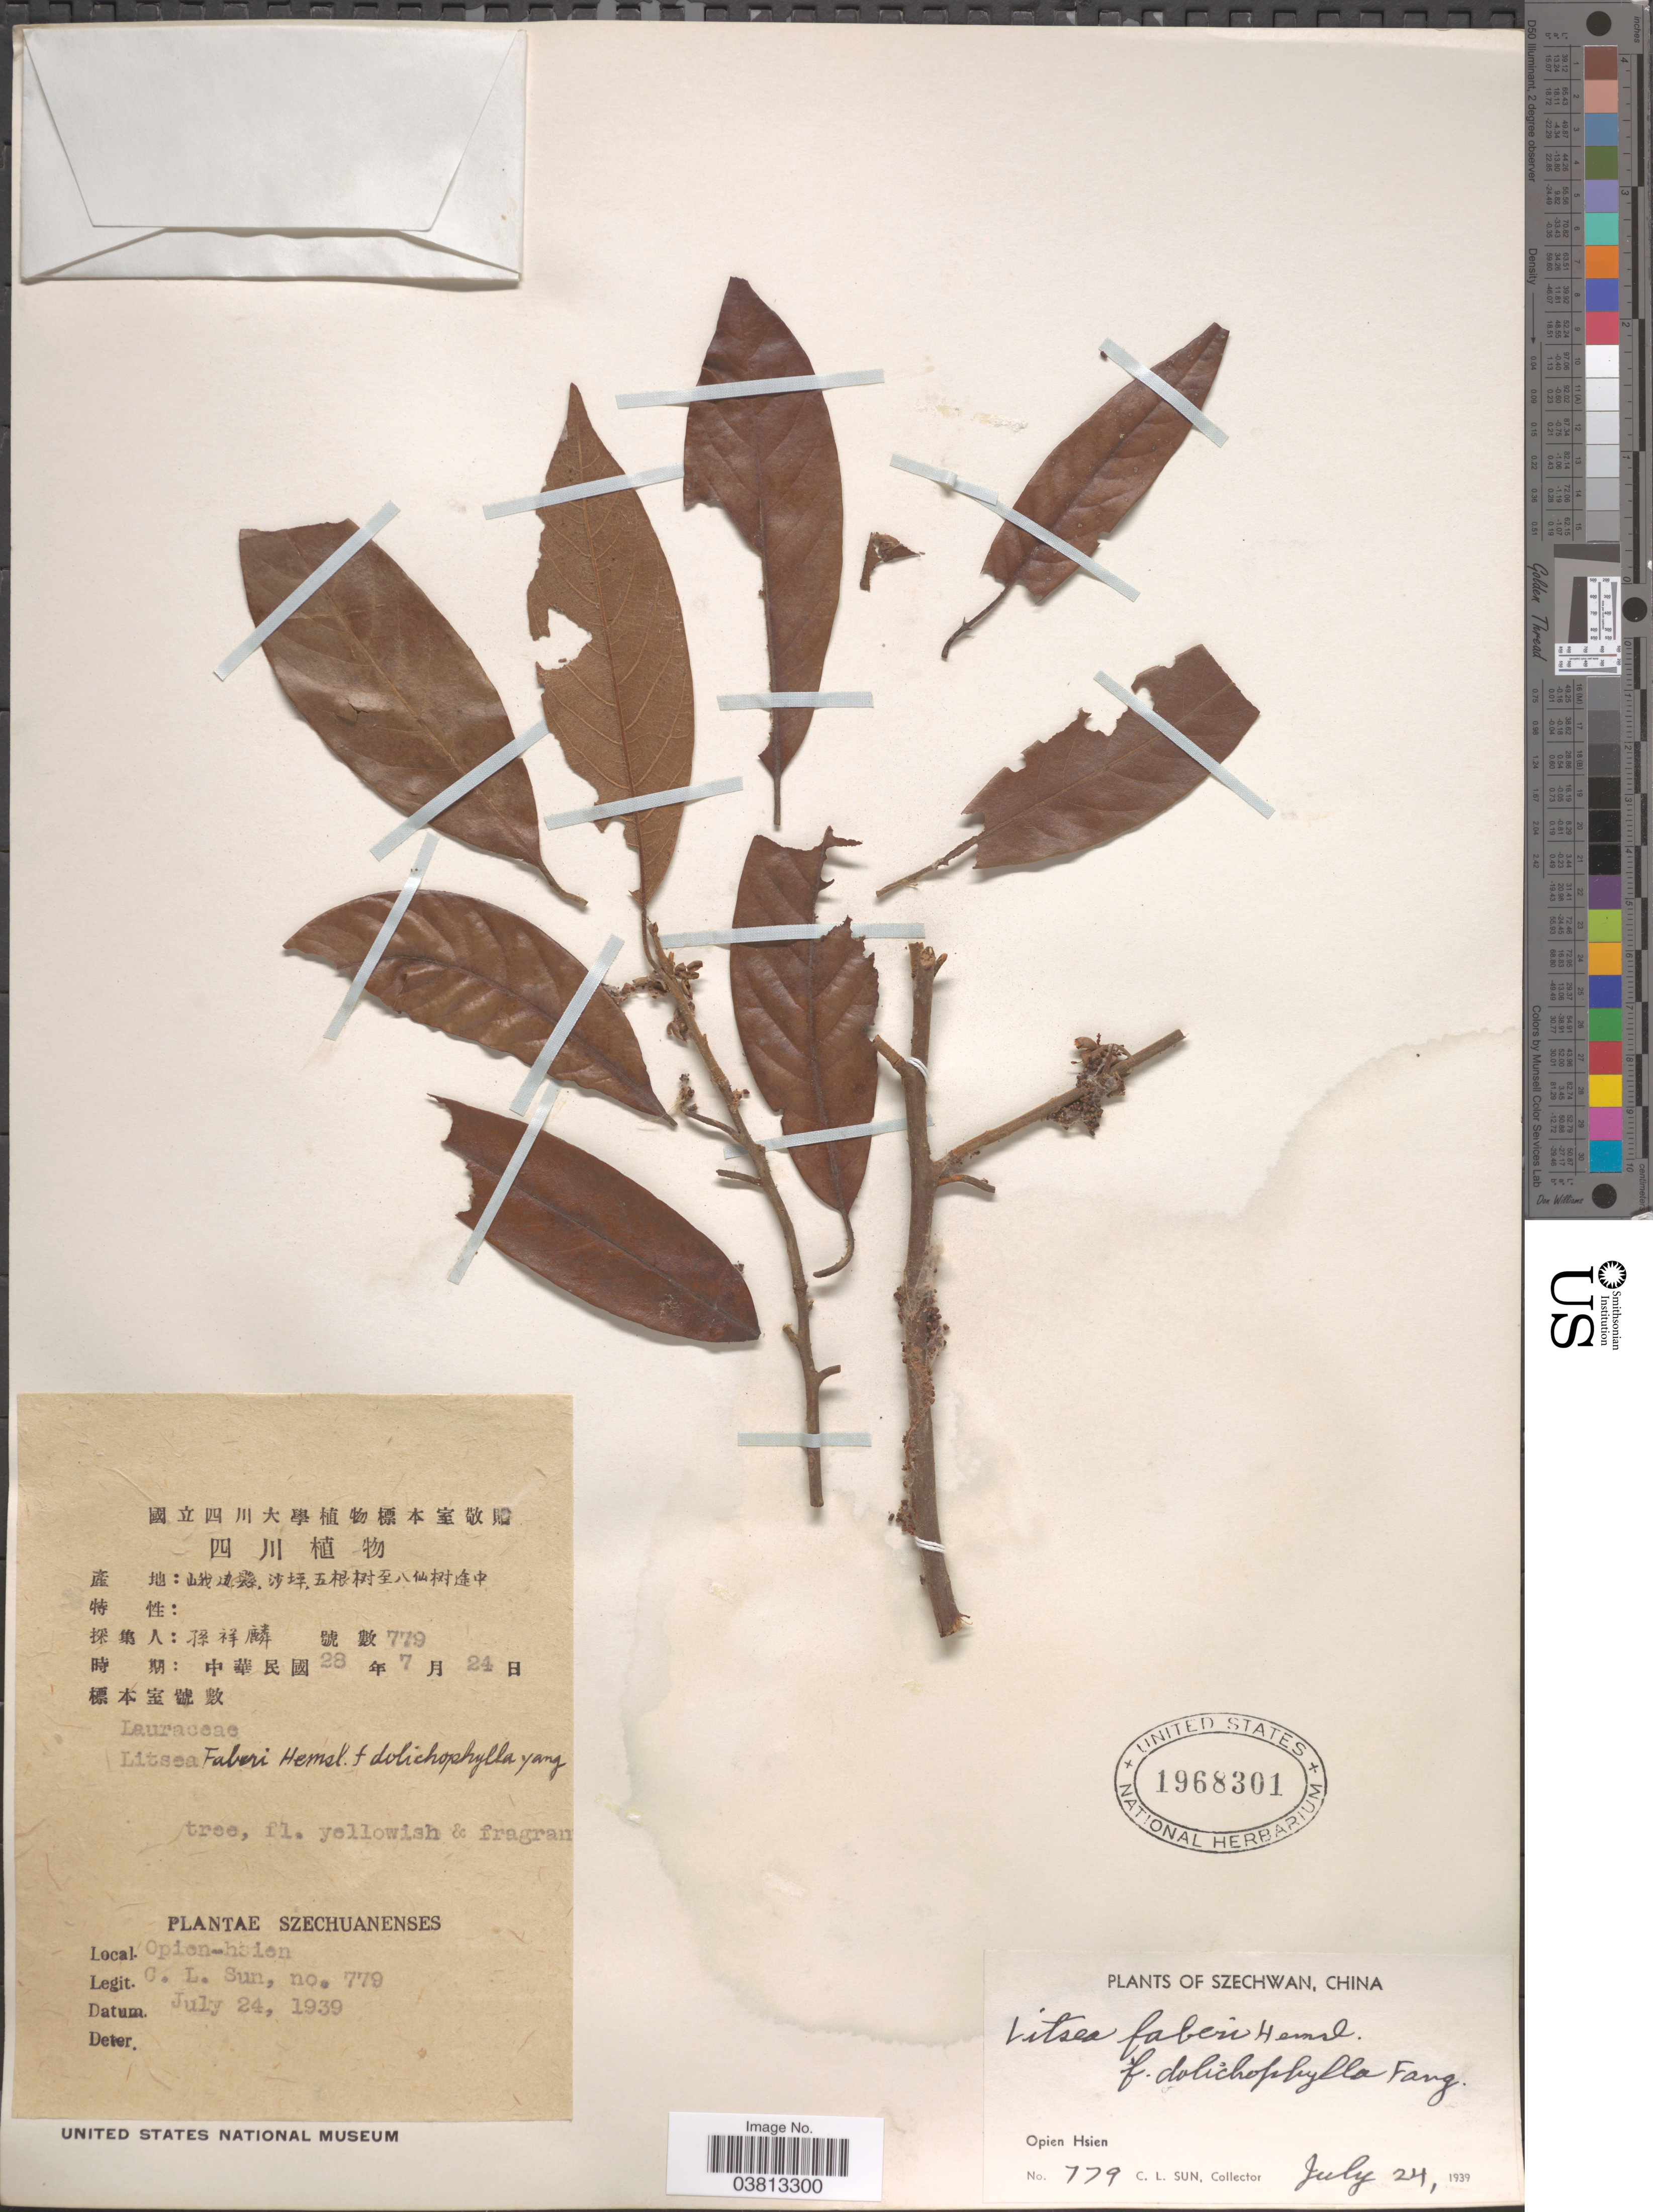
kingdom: Plantae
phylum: Tracheophyta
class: Magnoliopsida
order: Laurales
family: Lauraceae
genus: Litsea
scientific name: Litsea faberi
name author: Hemsl.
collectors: C. Sun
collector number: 779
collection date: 1939-07-24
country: China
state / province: Sichuan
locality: Szechwan. Opien Hsien.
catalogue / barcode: US 1968301